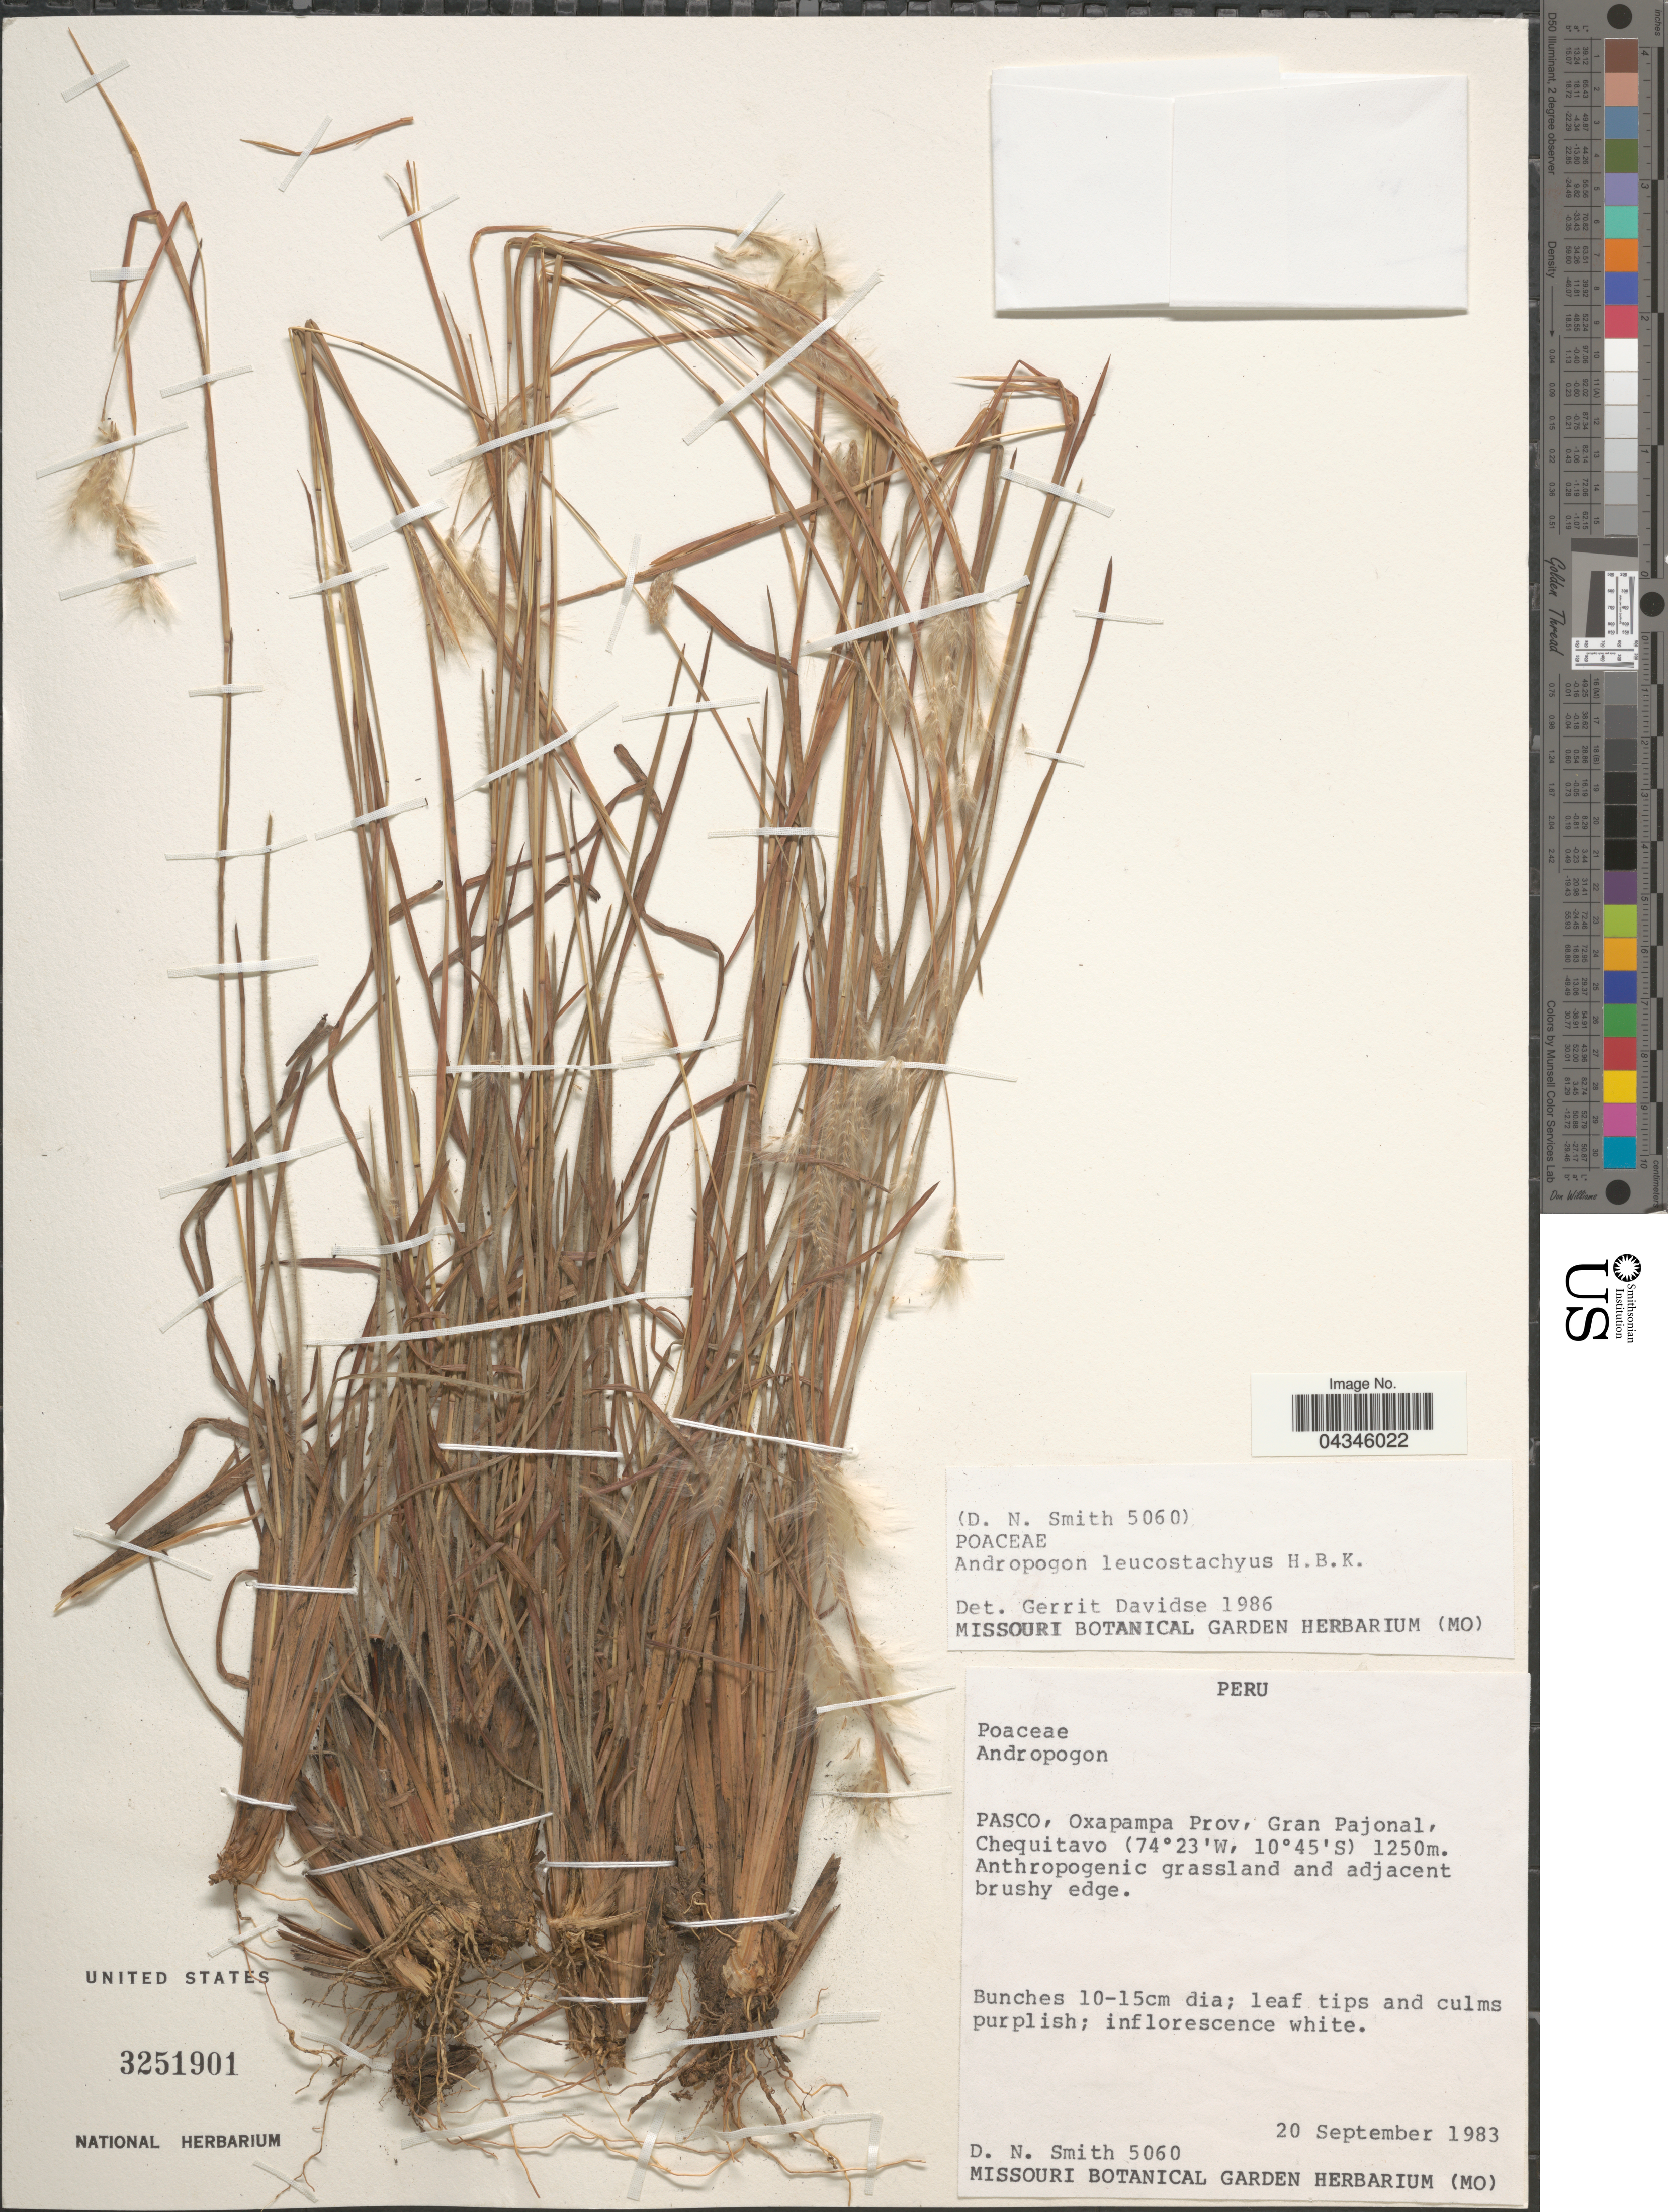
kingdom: Plantae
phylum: Tracheophyta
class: Liliopsida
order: Poales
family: Poaceae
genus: Andropogon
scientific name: Andropogon leucostachyus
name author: Kunth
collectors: D. Smith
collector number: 5060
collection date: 1983-09-20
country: Peru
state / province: Pasco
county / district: Oxapampa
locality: Gran Pajonal, Chequitavo.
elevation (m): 1250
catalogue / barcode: US 3251901